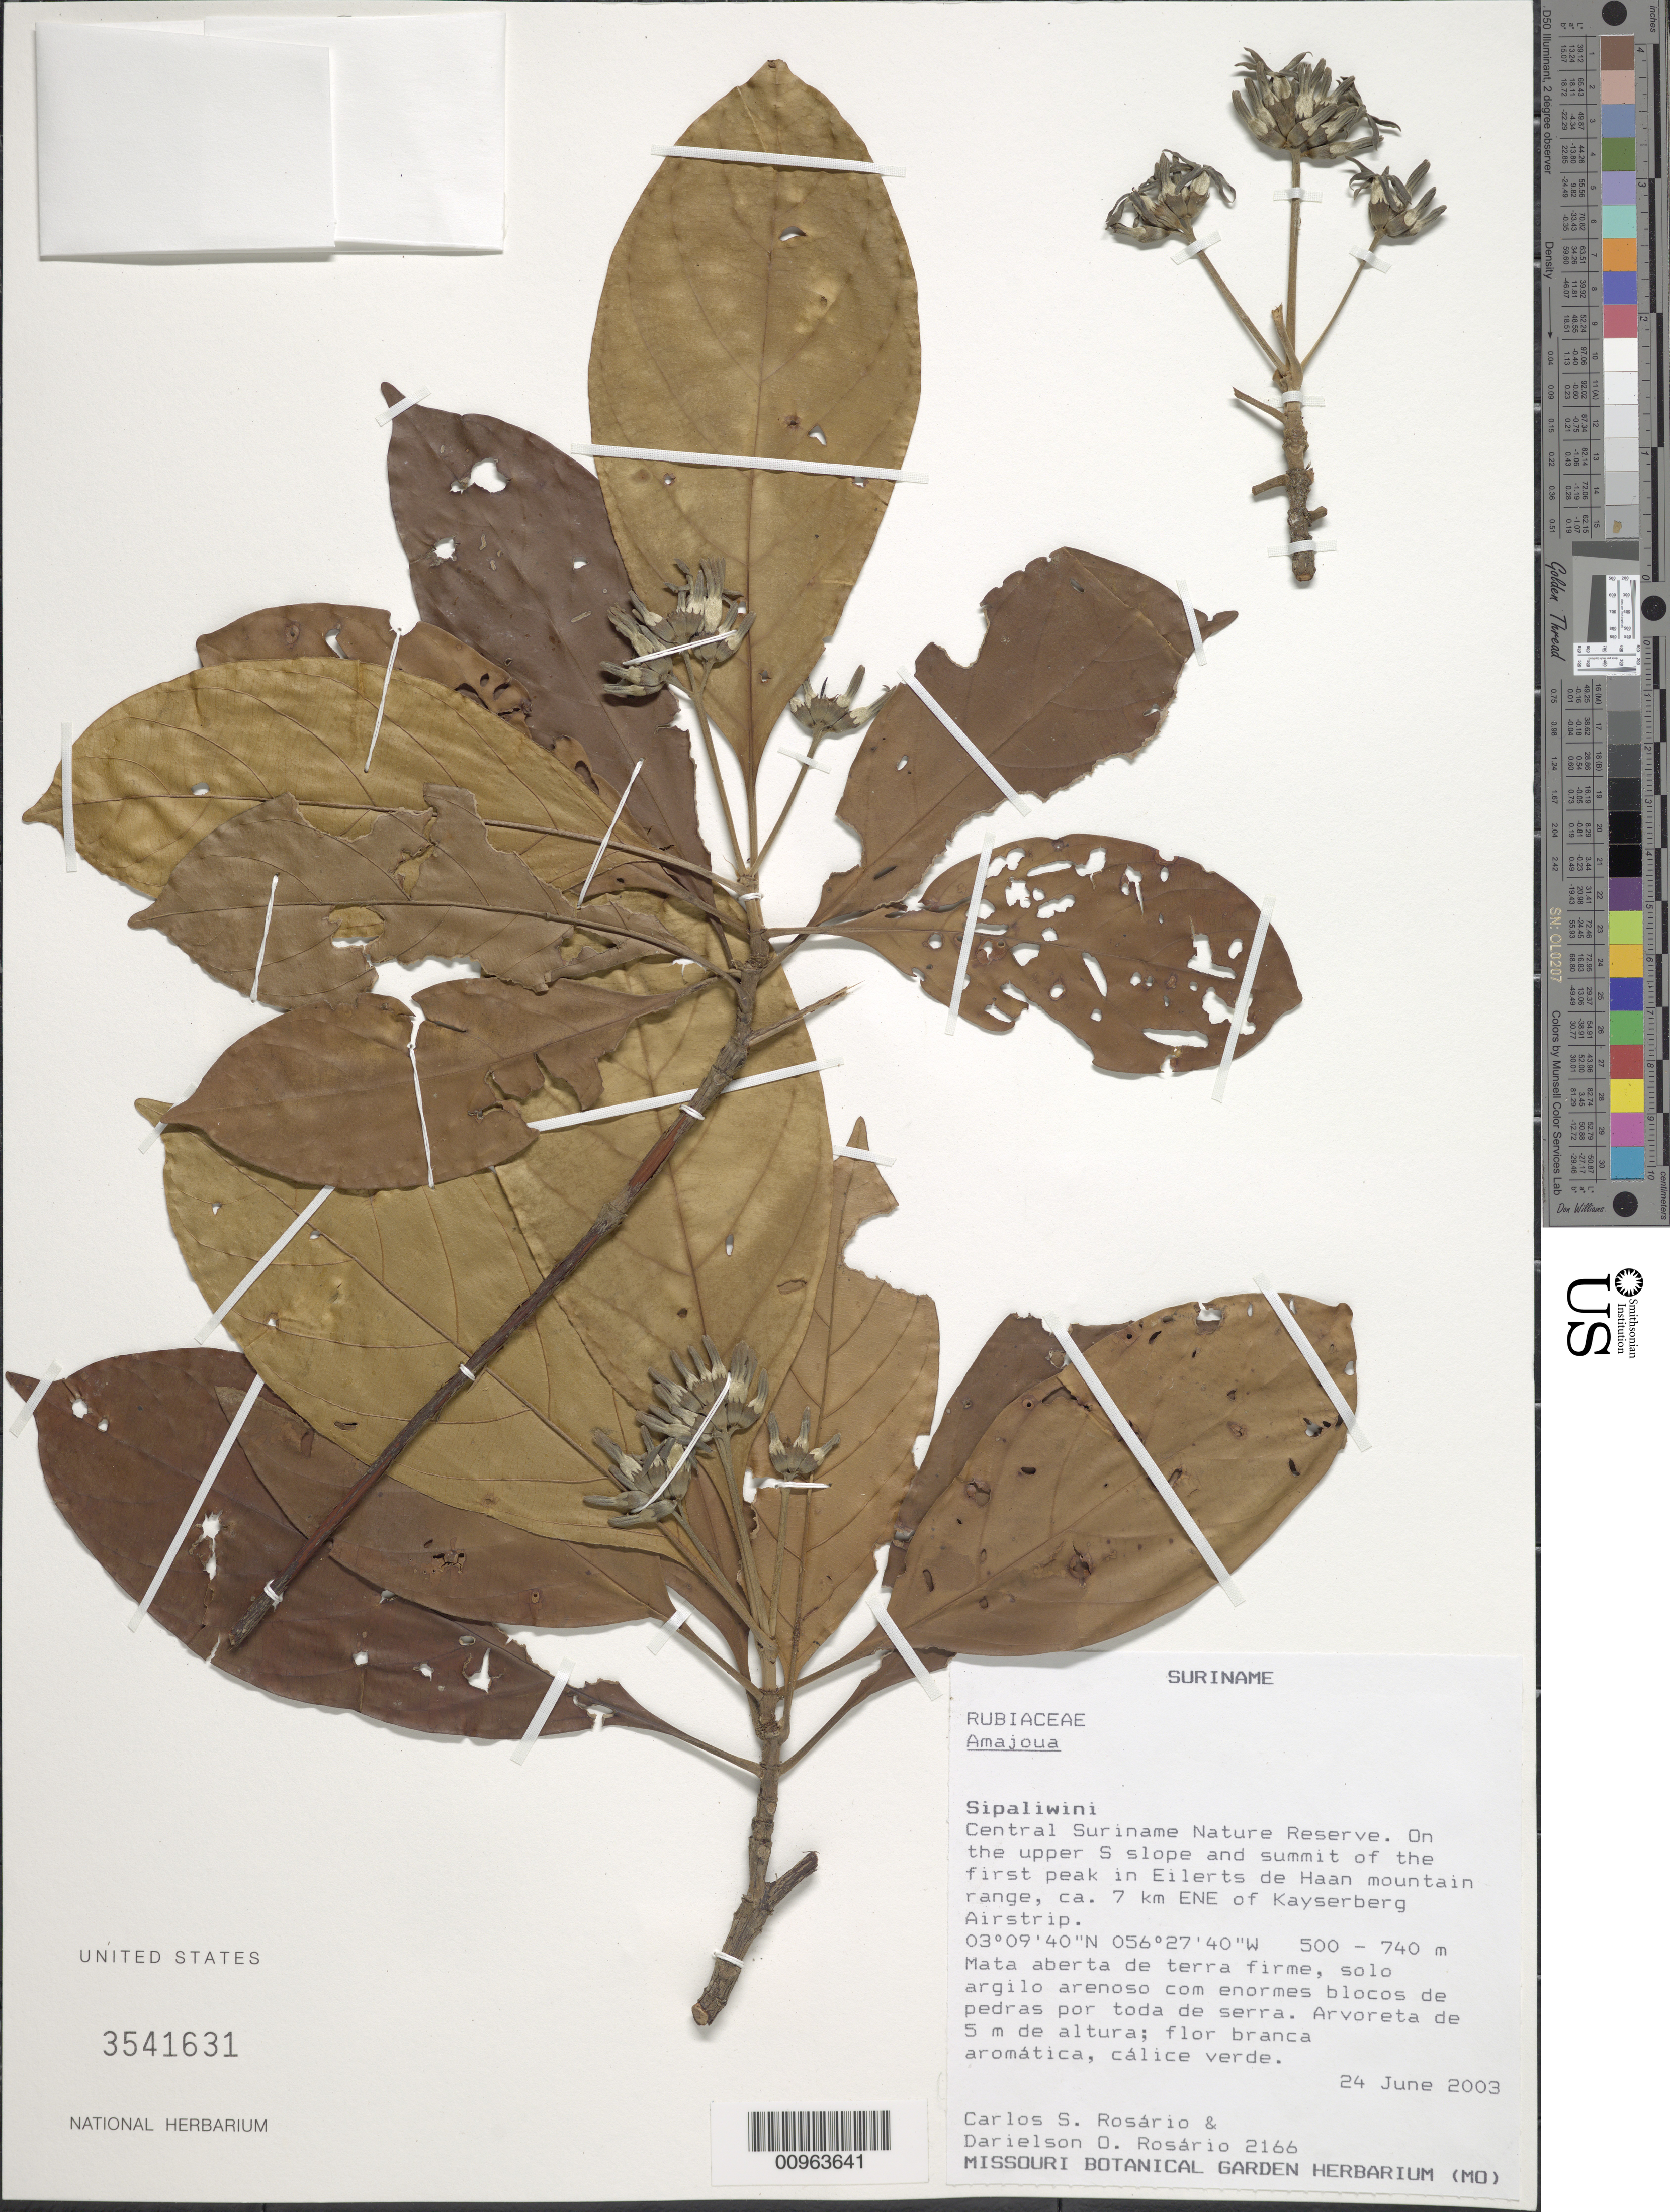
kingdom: Plantae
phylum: Tracheophyta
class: Magnoliopsida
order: Gentianales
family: Rubiaceae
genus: Amaioua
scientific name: Amaioua sp.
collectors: C. S. Rosário & D. Rosario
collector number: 2166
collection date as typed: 24-Jun-03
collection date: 2003-06-24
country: Suriname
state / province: Sipaliwini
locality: Central SURINAMEe Nature Reserve. On the upper S slope and summit of the forest peak in Eilerts de Haan mountain range, ca 7km ENE of Kayserberg Airstrip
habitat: Mata aberta de terra firme, solo argilo arenoso com enormes blocos de pedras por toda de serra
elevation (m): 500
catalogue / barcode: US 3541631